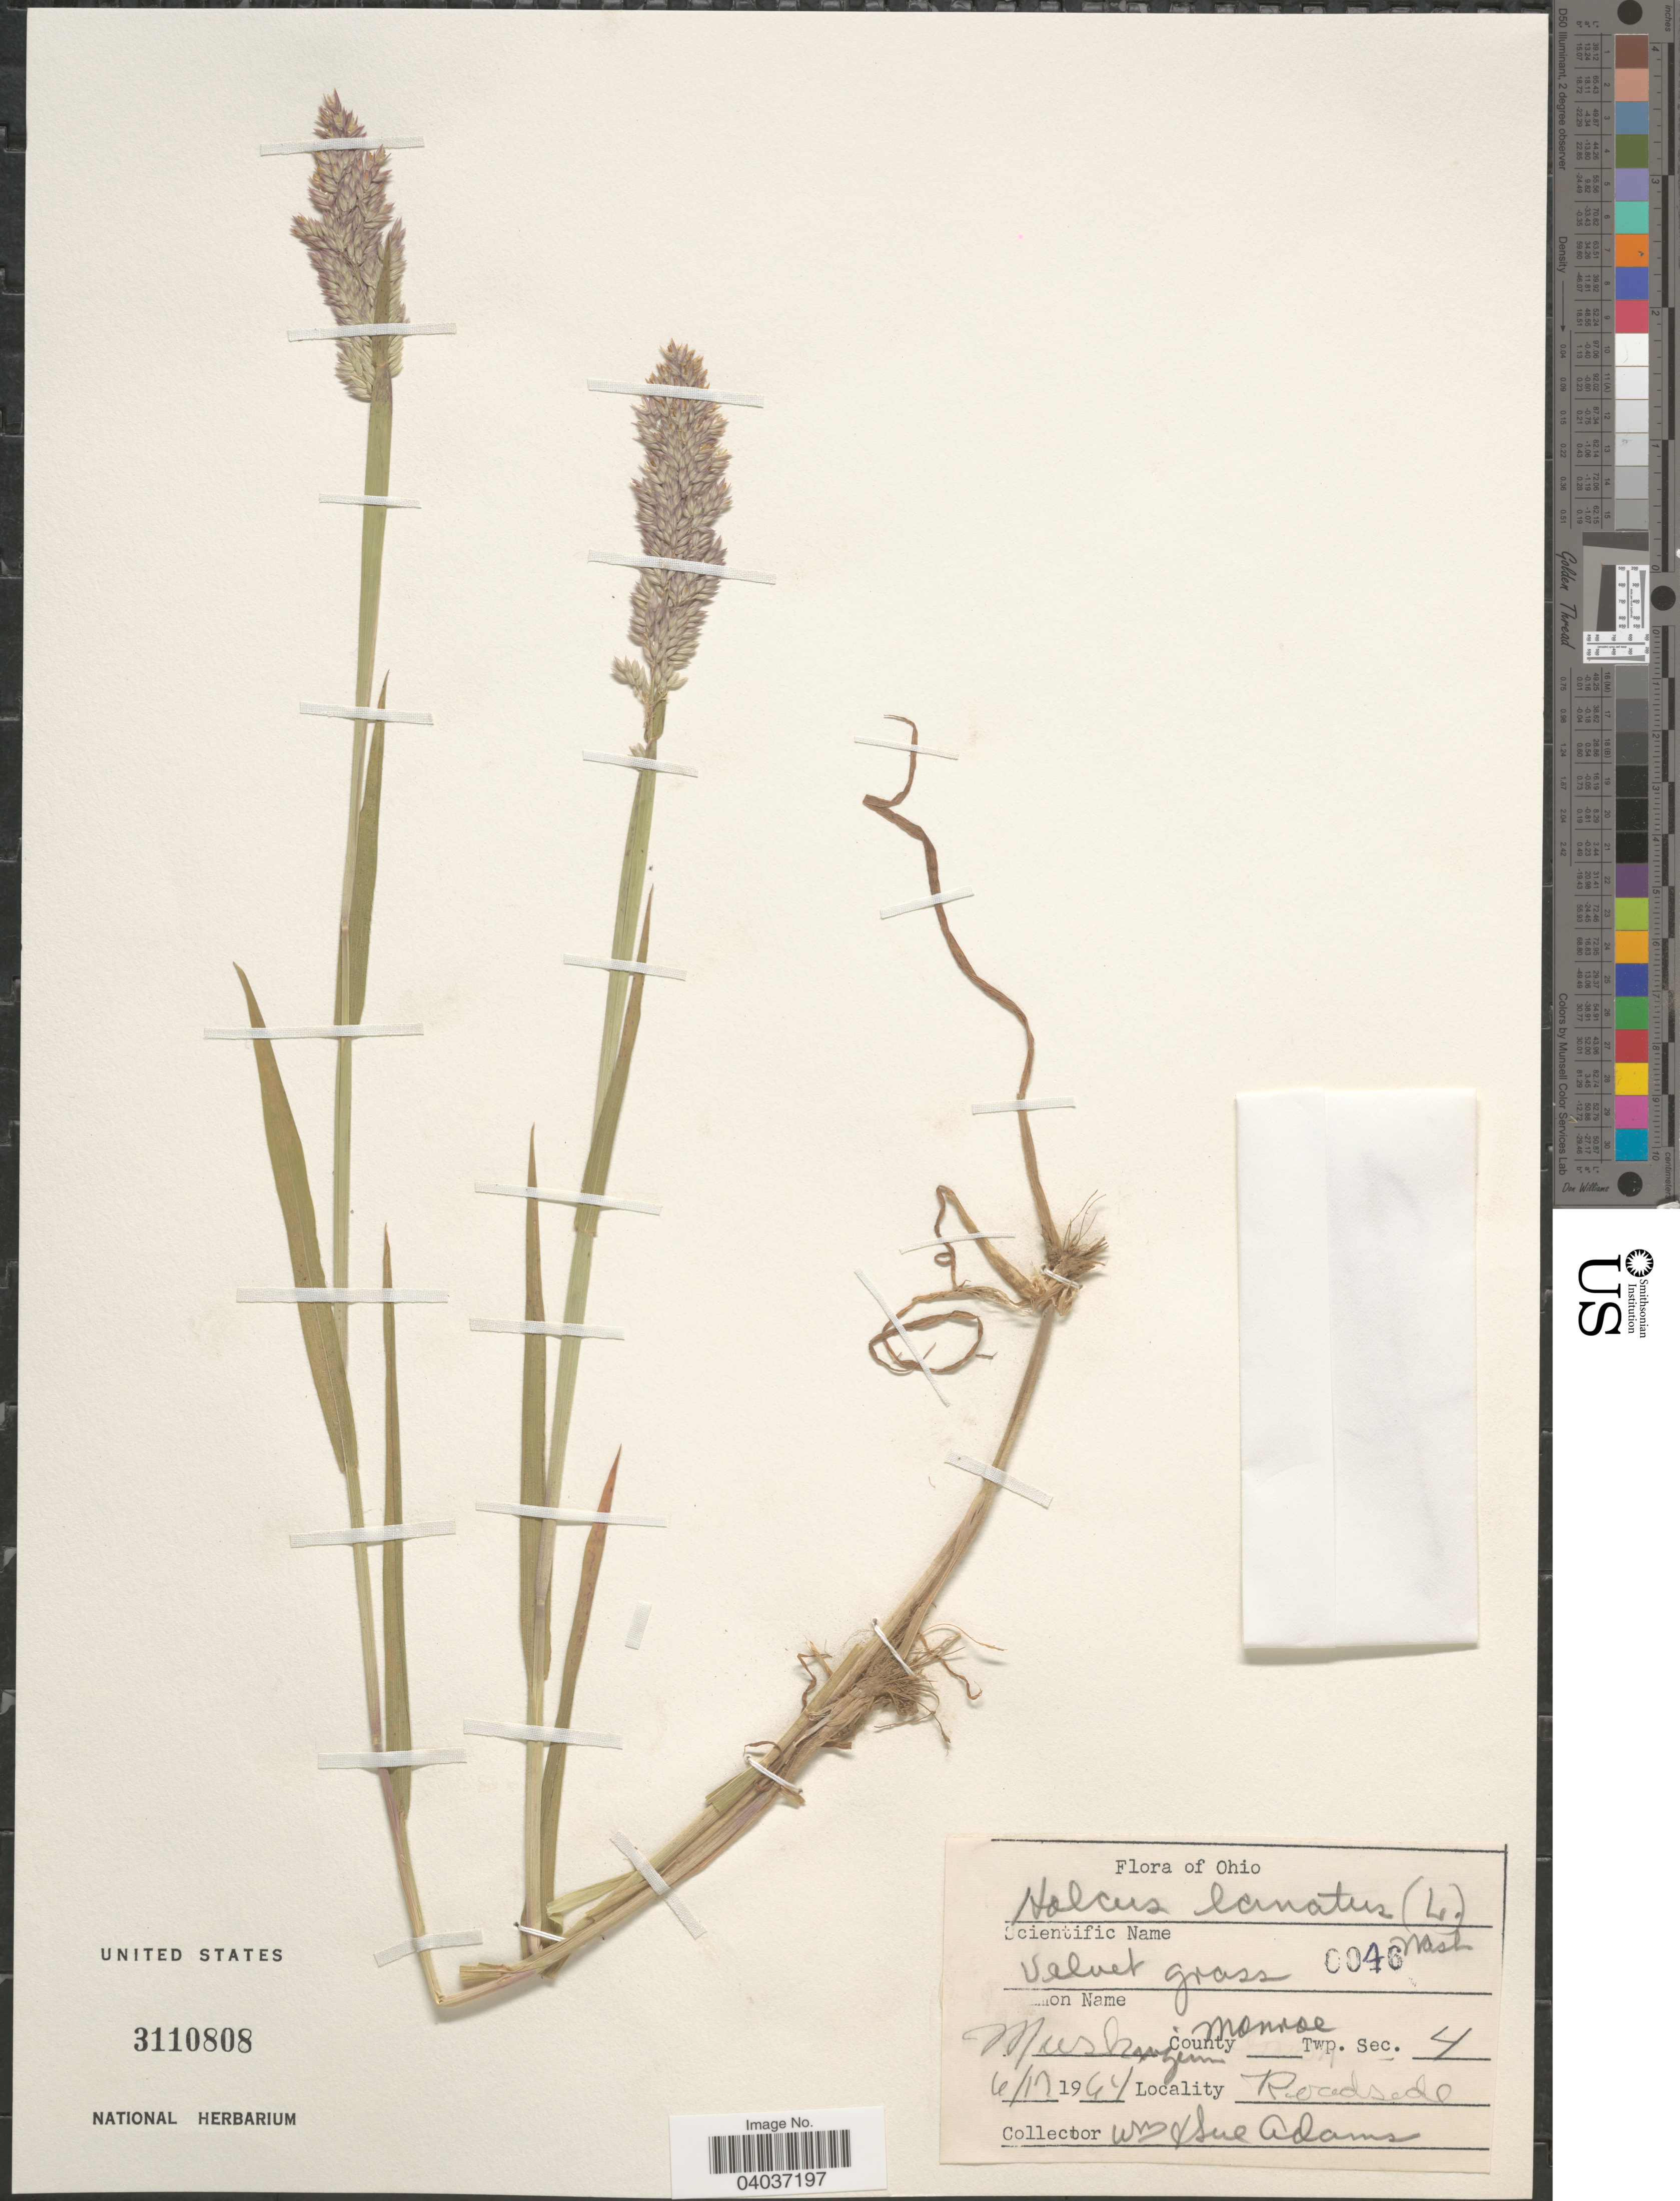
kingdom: Plantae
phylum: Tracheophyta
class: Liliopsida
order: Poales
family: Poaceae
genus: Holcus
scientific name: Holcus lanatus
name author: L.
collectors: W. P. Adams & S. Adams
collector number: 0046 ?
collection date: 1964-06-17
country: United States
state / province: Ohio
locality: Muskingum County Monroe Twp. Sec. 4. Roadside.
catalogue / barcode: US 3110808